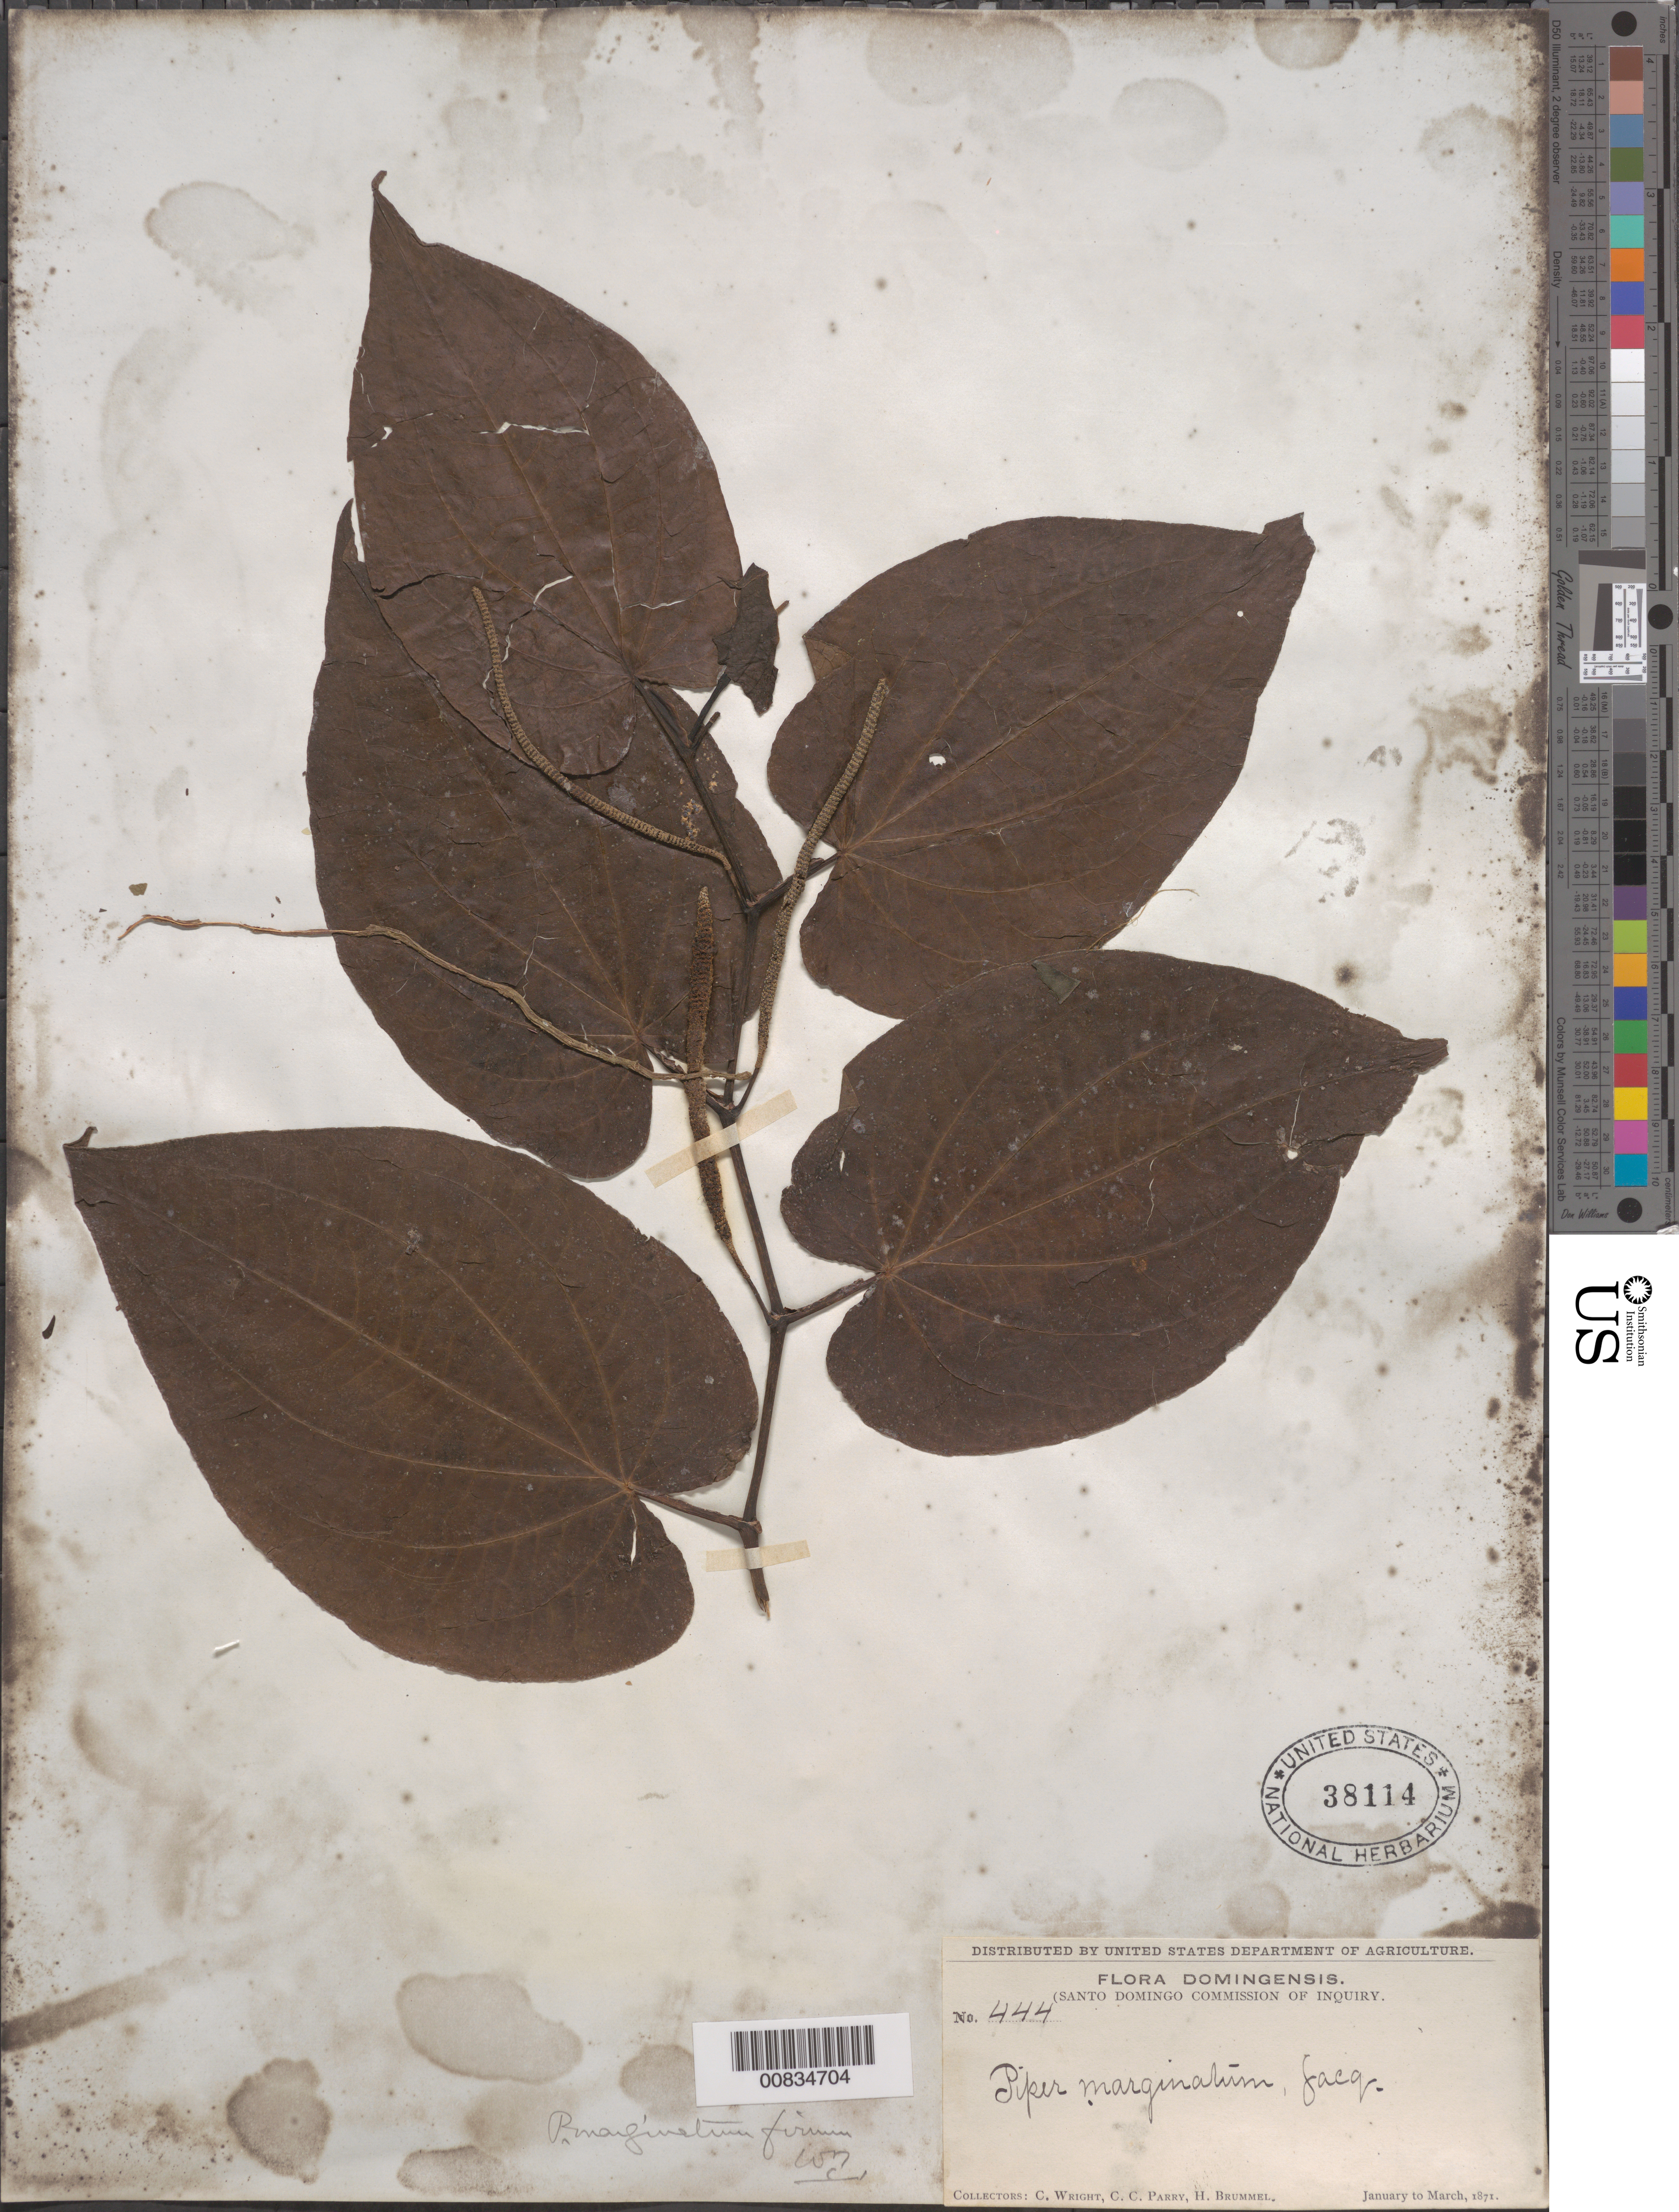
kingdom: Plantae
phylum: Tracheophyta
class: Magnoliopsida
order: Piperales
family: Piperaceae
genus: Piper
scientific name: Piper marginatum var. domatiiferum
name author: Trel.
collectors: C. Wright, C. C. Parry & H. Brummel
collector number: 444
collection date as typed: Jan 1871 to -- Mar 1871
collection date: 1871-01/1871-03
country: Dominican Republic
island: Hispaniola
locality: Dominican Republic.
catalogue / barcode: US 38114